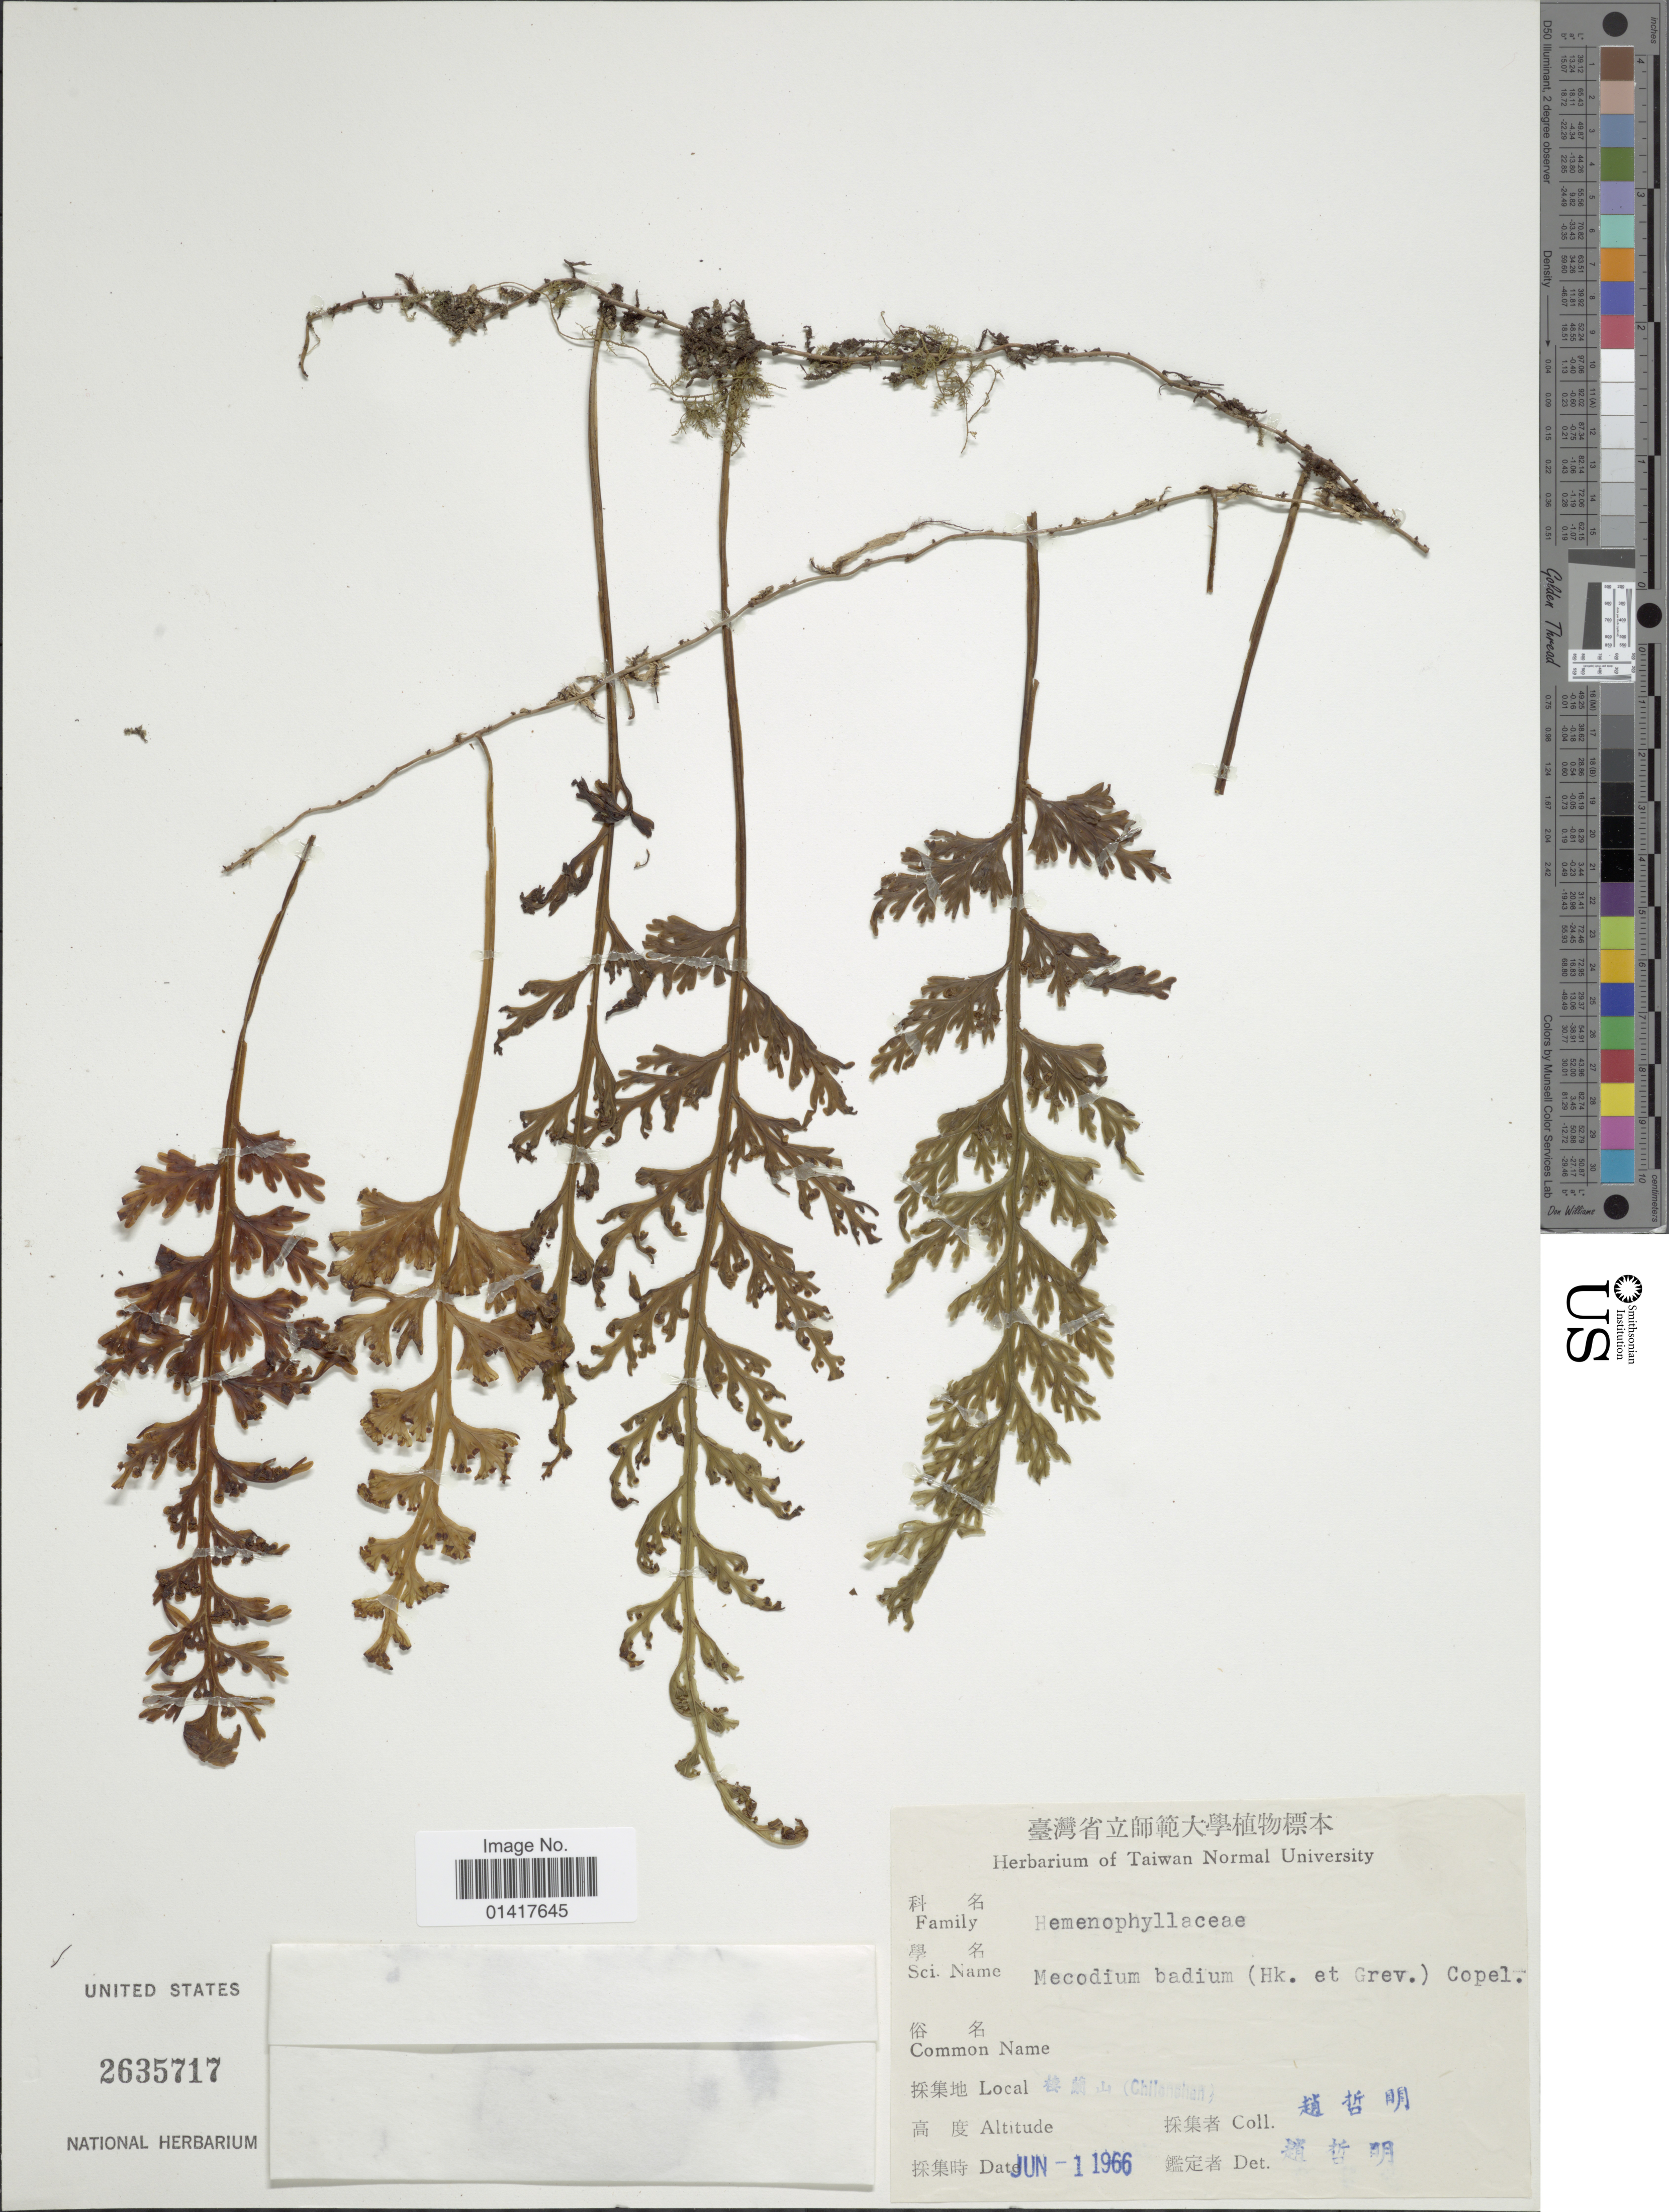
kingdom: Plantae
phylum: Tracheophyta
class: Polypodiopsida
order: Hymenophyllales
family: Hymenophyllaceae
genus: Hymenophyllum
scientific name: Hymenophyllum badium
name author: Hook. & Grev.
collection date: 1966-06-01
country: Taiwan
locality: X (Chilanshan)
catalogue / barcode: US 2635717